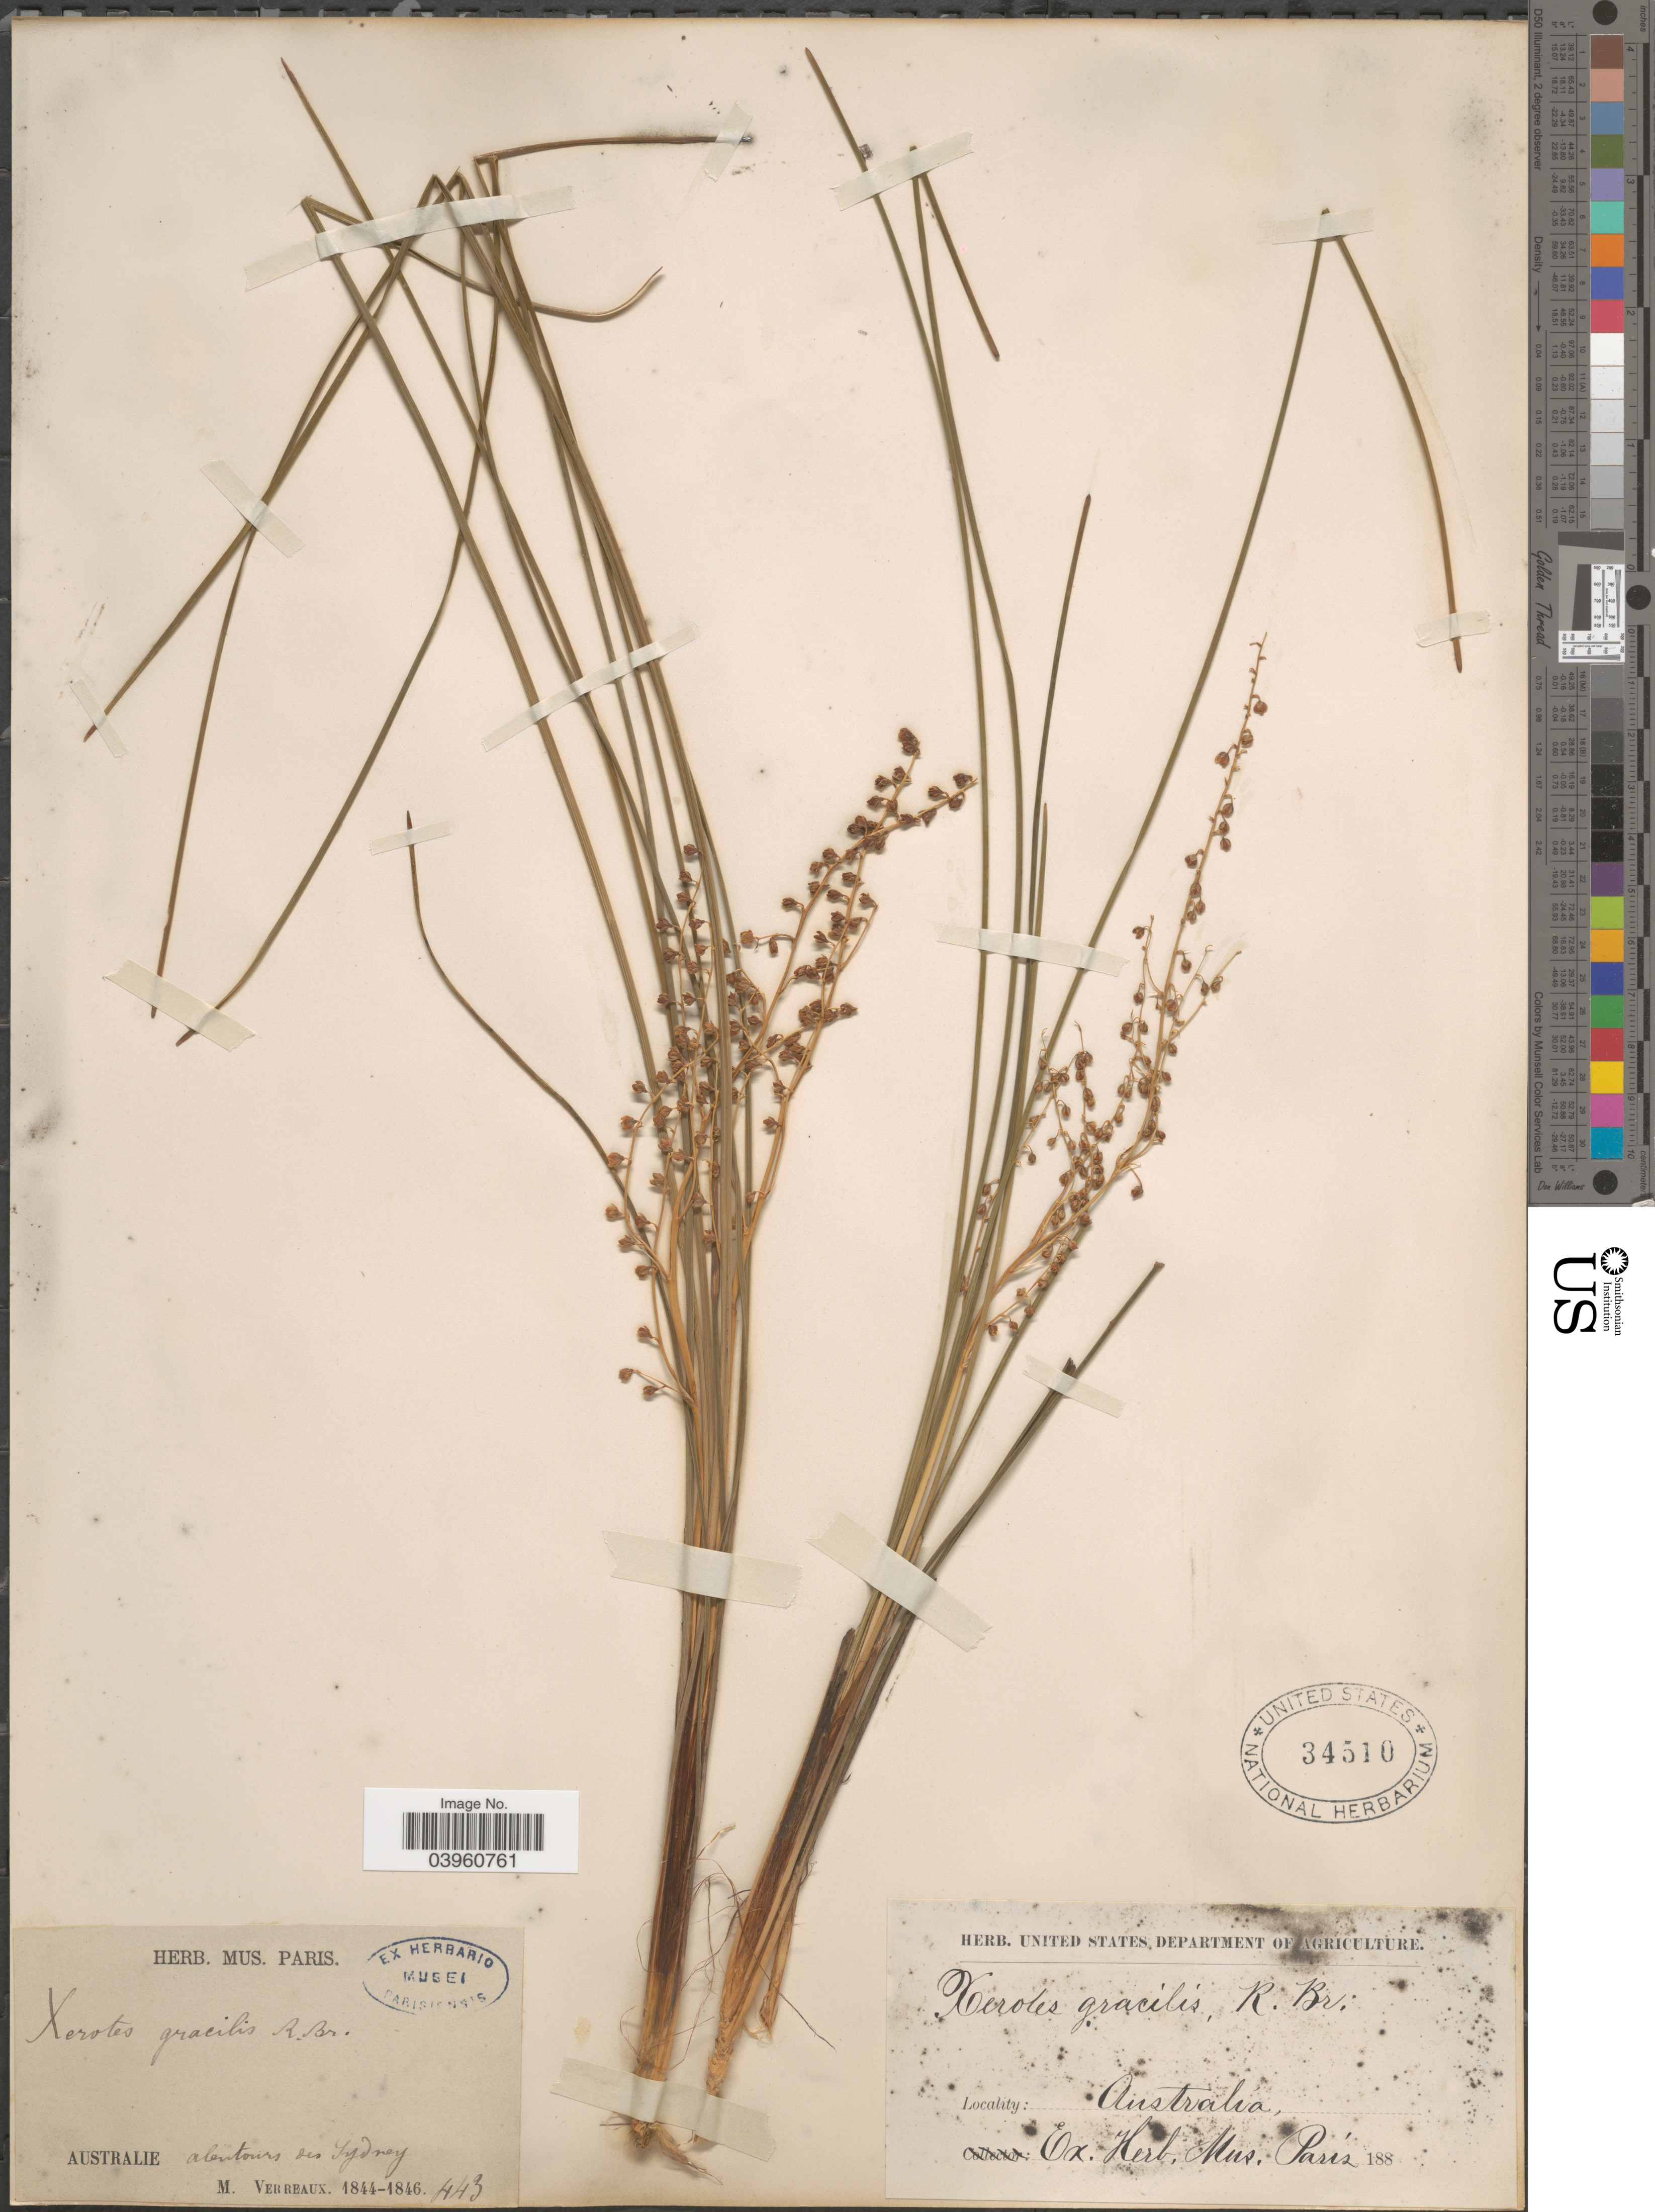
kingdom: Plantae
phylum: Tracheophyta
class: Liliopsida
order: Asparagales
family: Asparagaceae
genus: Lomandra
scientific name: Lomandra gracilis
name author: (R. Br.) A.T. Lee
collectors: M. Verreaux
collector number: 443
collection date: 1844/1846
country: Australia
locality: Alentours des Sydney.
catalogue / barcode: US 34510